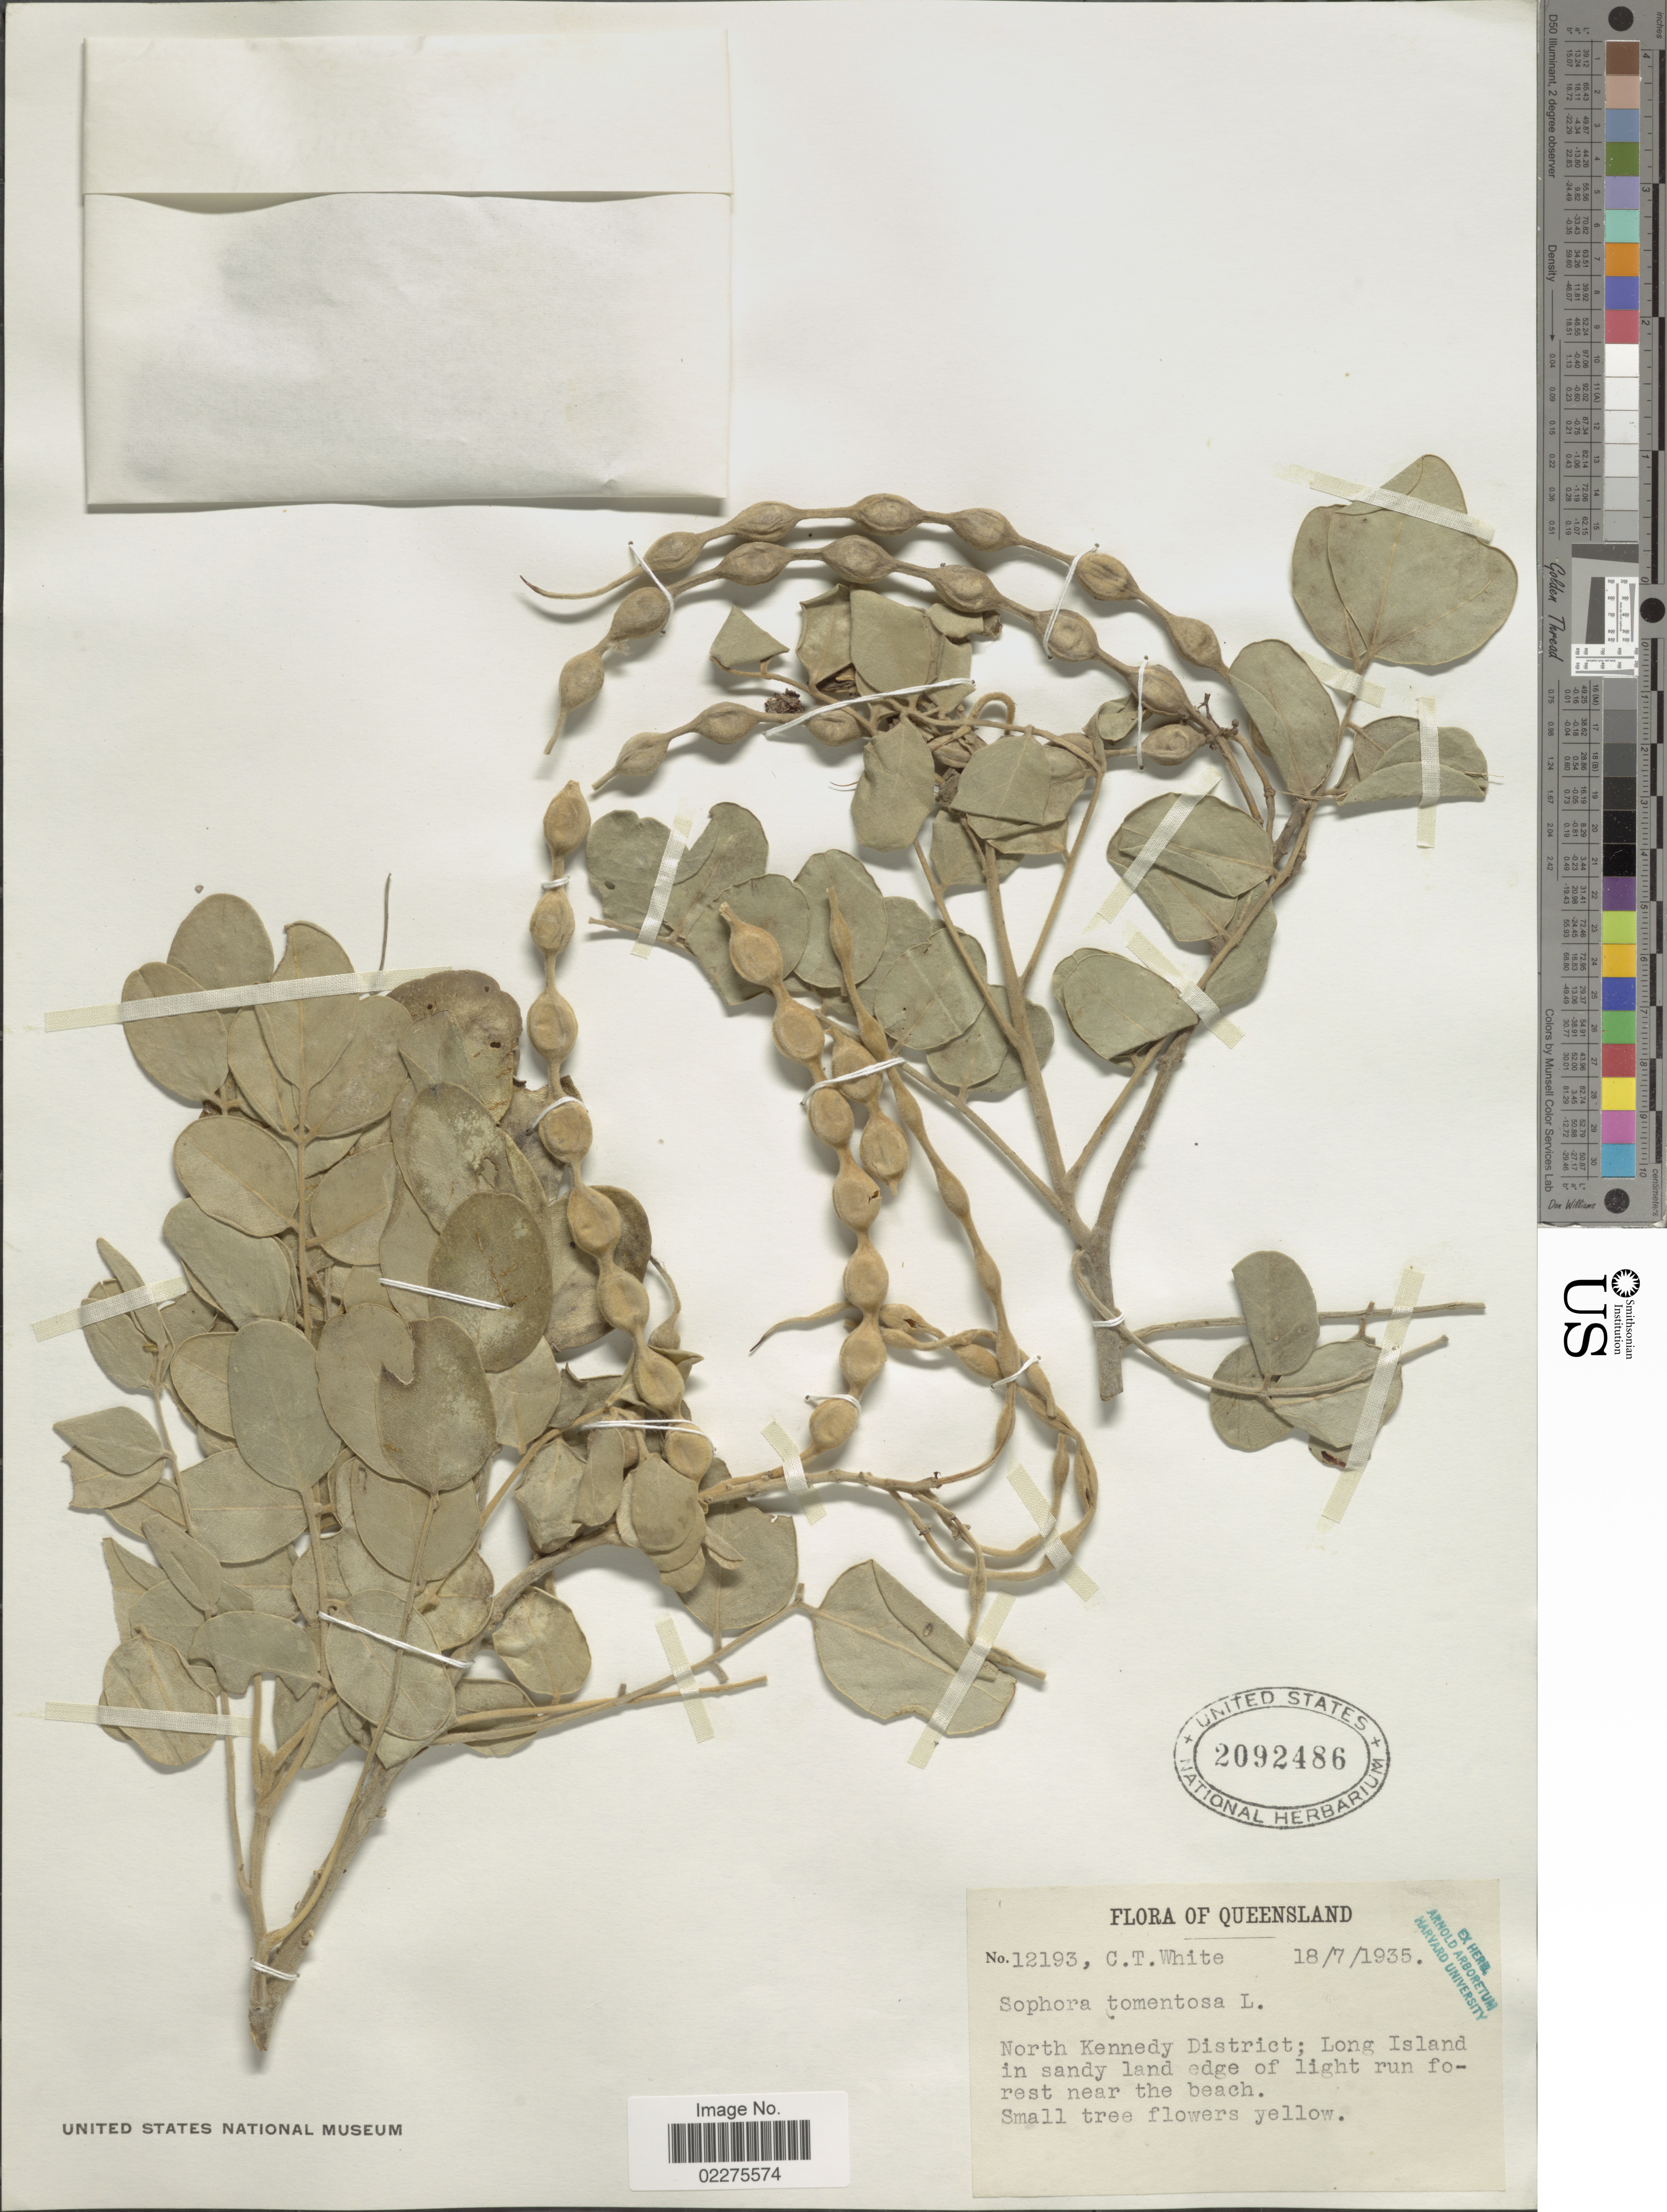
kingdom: Plantae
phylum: Tracheophyta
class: Magnoliopsida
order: Fabales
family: Fabaceae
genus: Sophora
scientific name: Sophora tomentosa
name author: L.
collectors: C. T. White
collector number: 12193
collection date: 1935-07-18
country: Australia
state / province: Queensland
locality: North Kennedy District; Long Island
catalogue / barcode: US 2092486